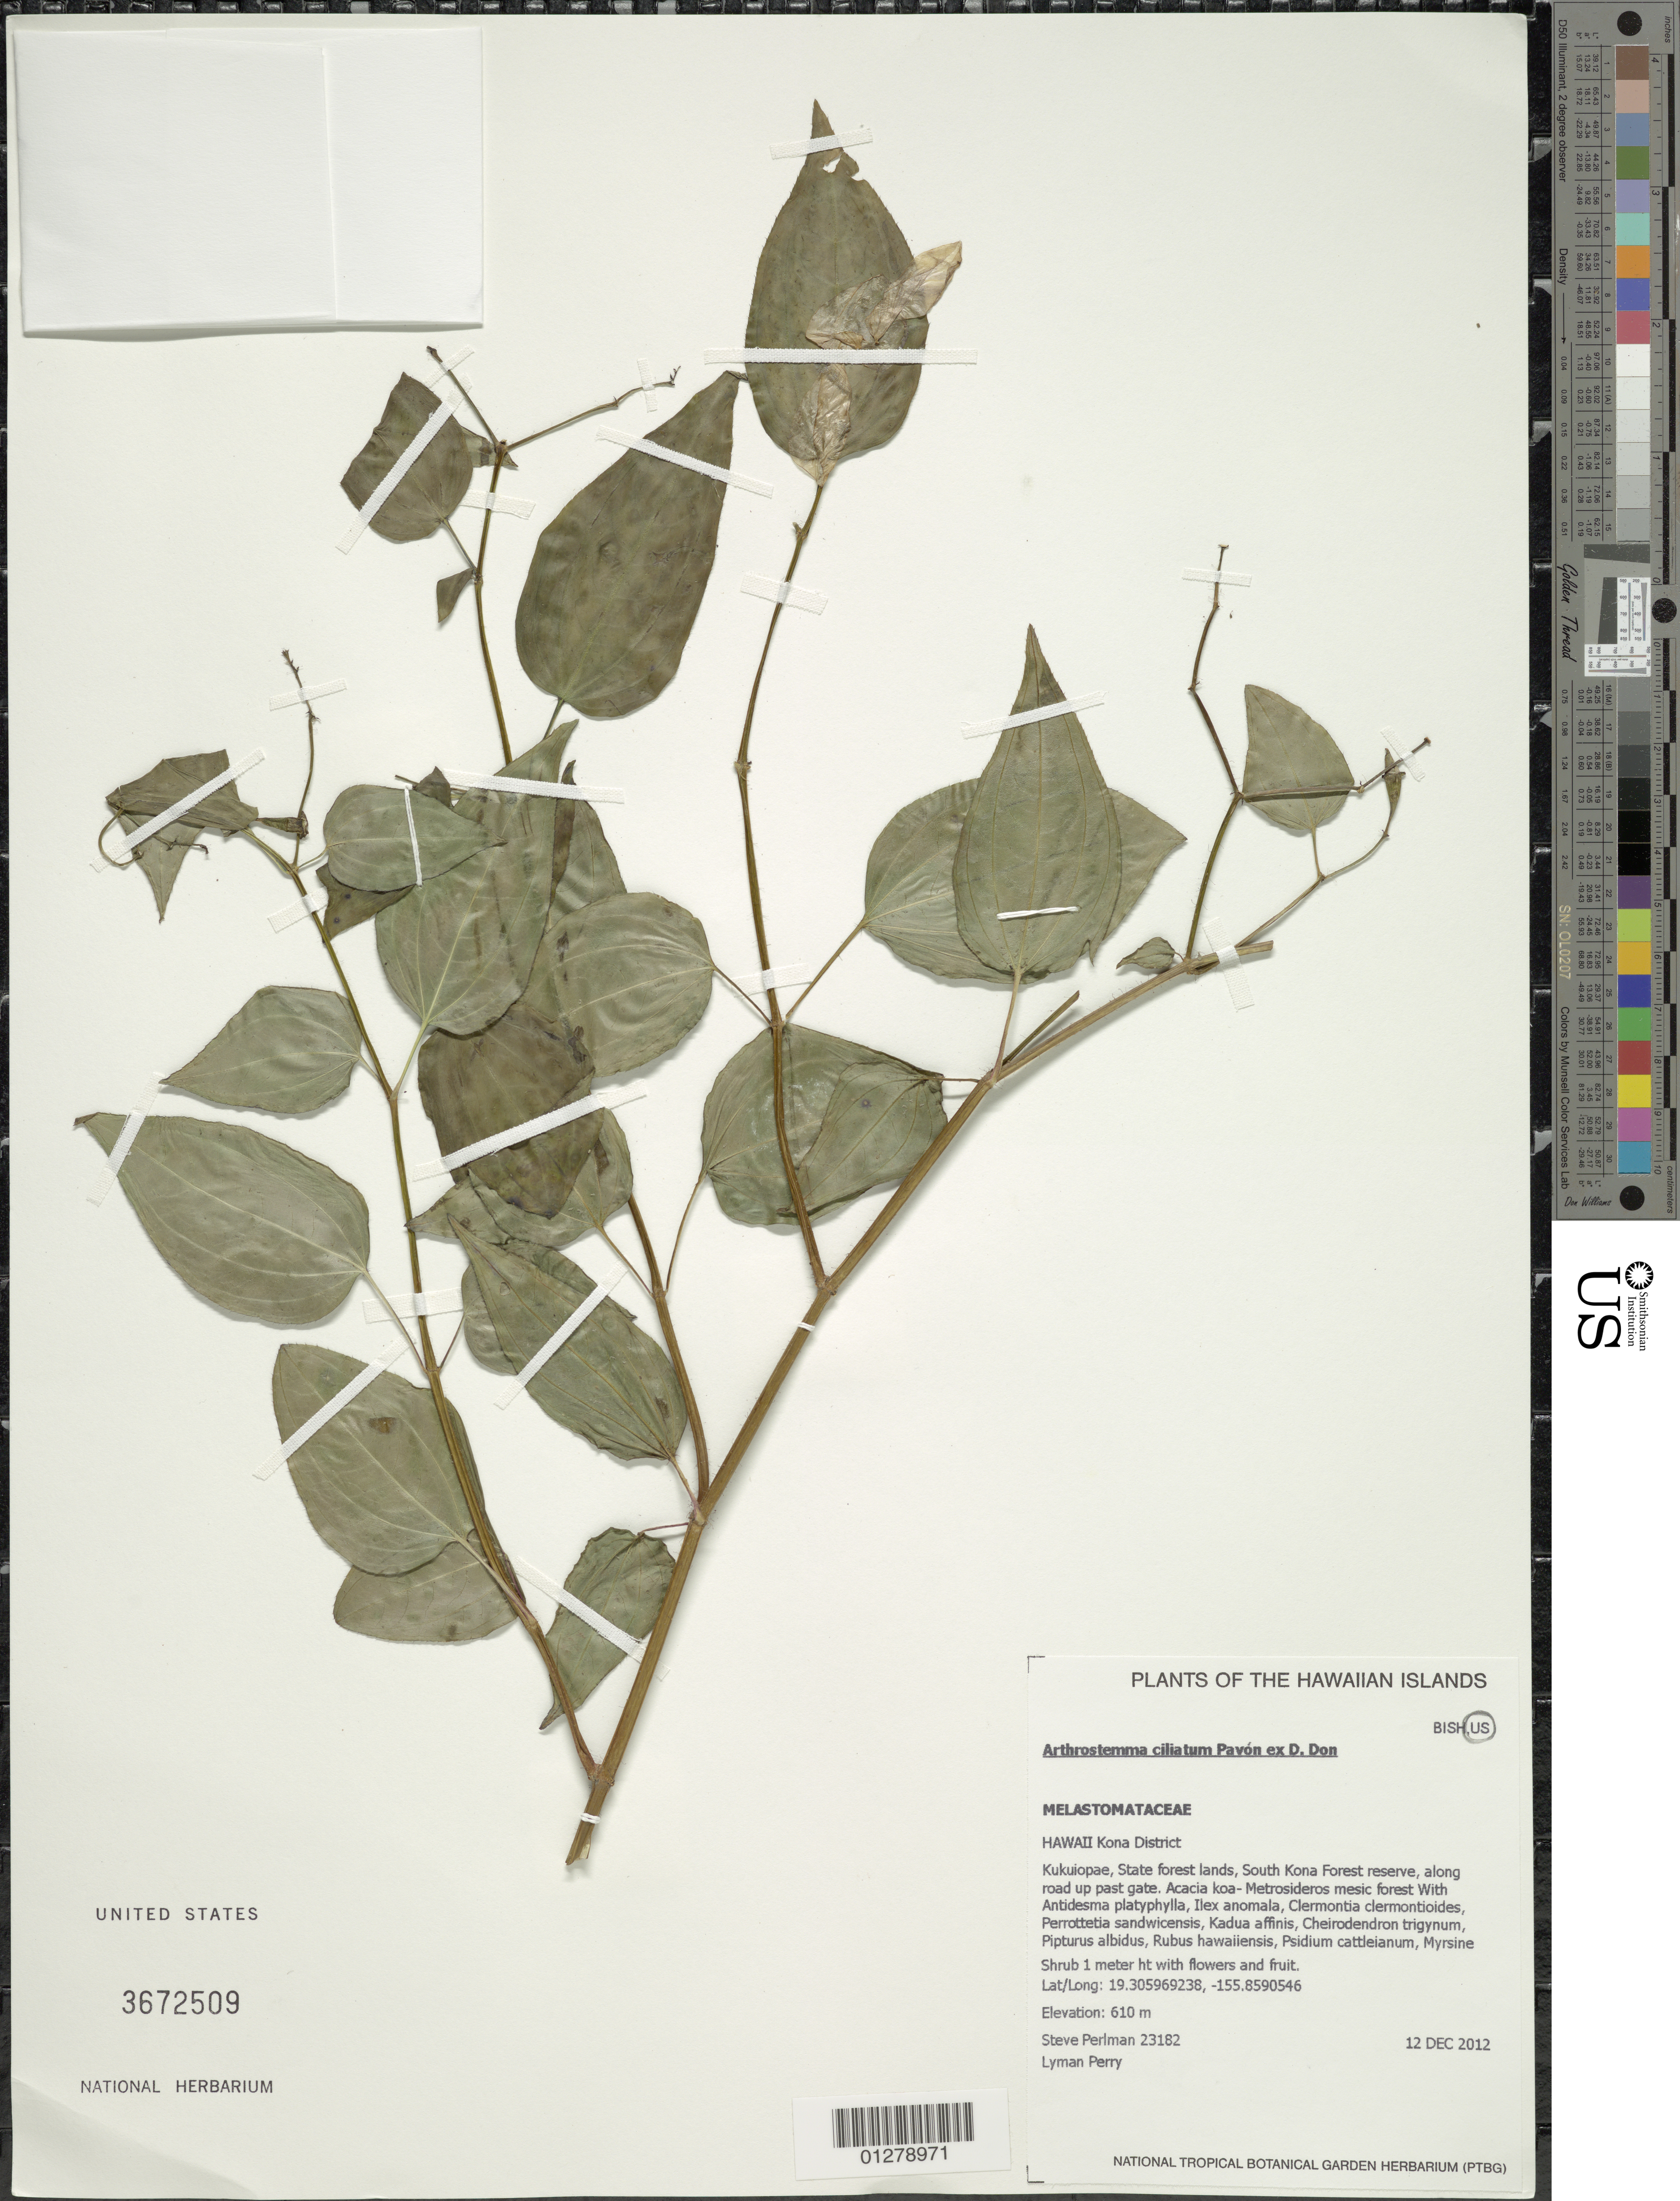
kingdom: Plantae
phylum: Tracheophyta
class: Magnoliopsida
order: Myrtales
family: Melastomataceae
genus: Arthrostemma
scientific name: Arthrostemma ciliatum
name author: Pav. ex D. Don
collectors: S. P. Perlman & L. Perry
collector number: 23182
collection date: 2012-12-12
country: United States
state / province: Hawaii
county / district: Hawaii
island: Hawaii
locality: Kona District, Kukuiopae, State forest lands, South Kona Forest reserve, along road up past gate.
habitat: Mesic forest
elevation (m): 610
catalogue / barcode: US 3672509